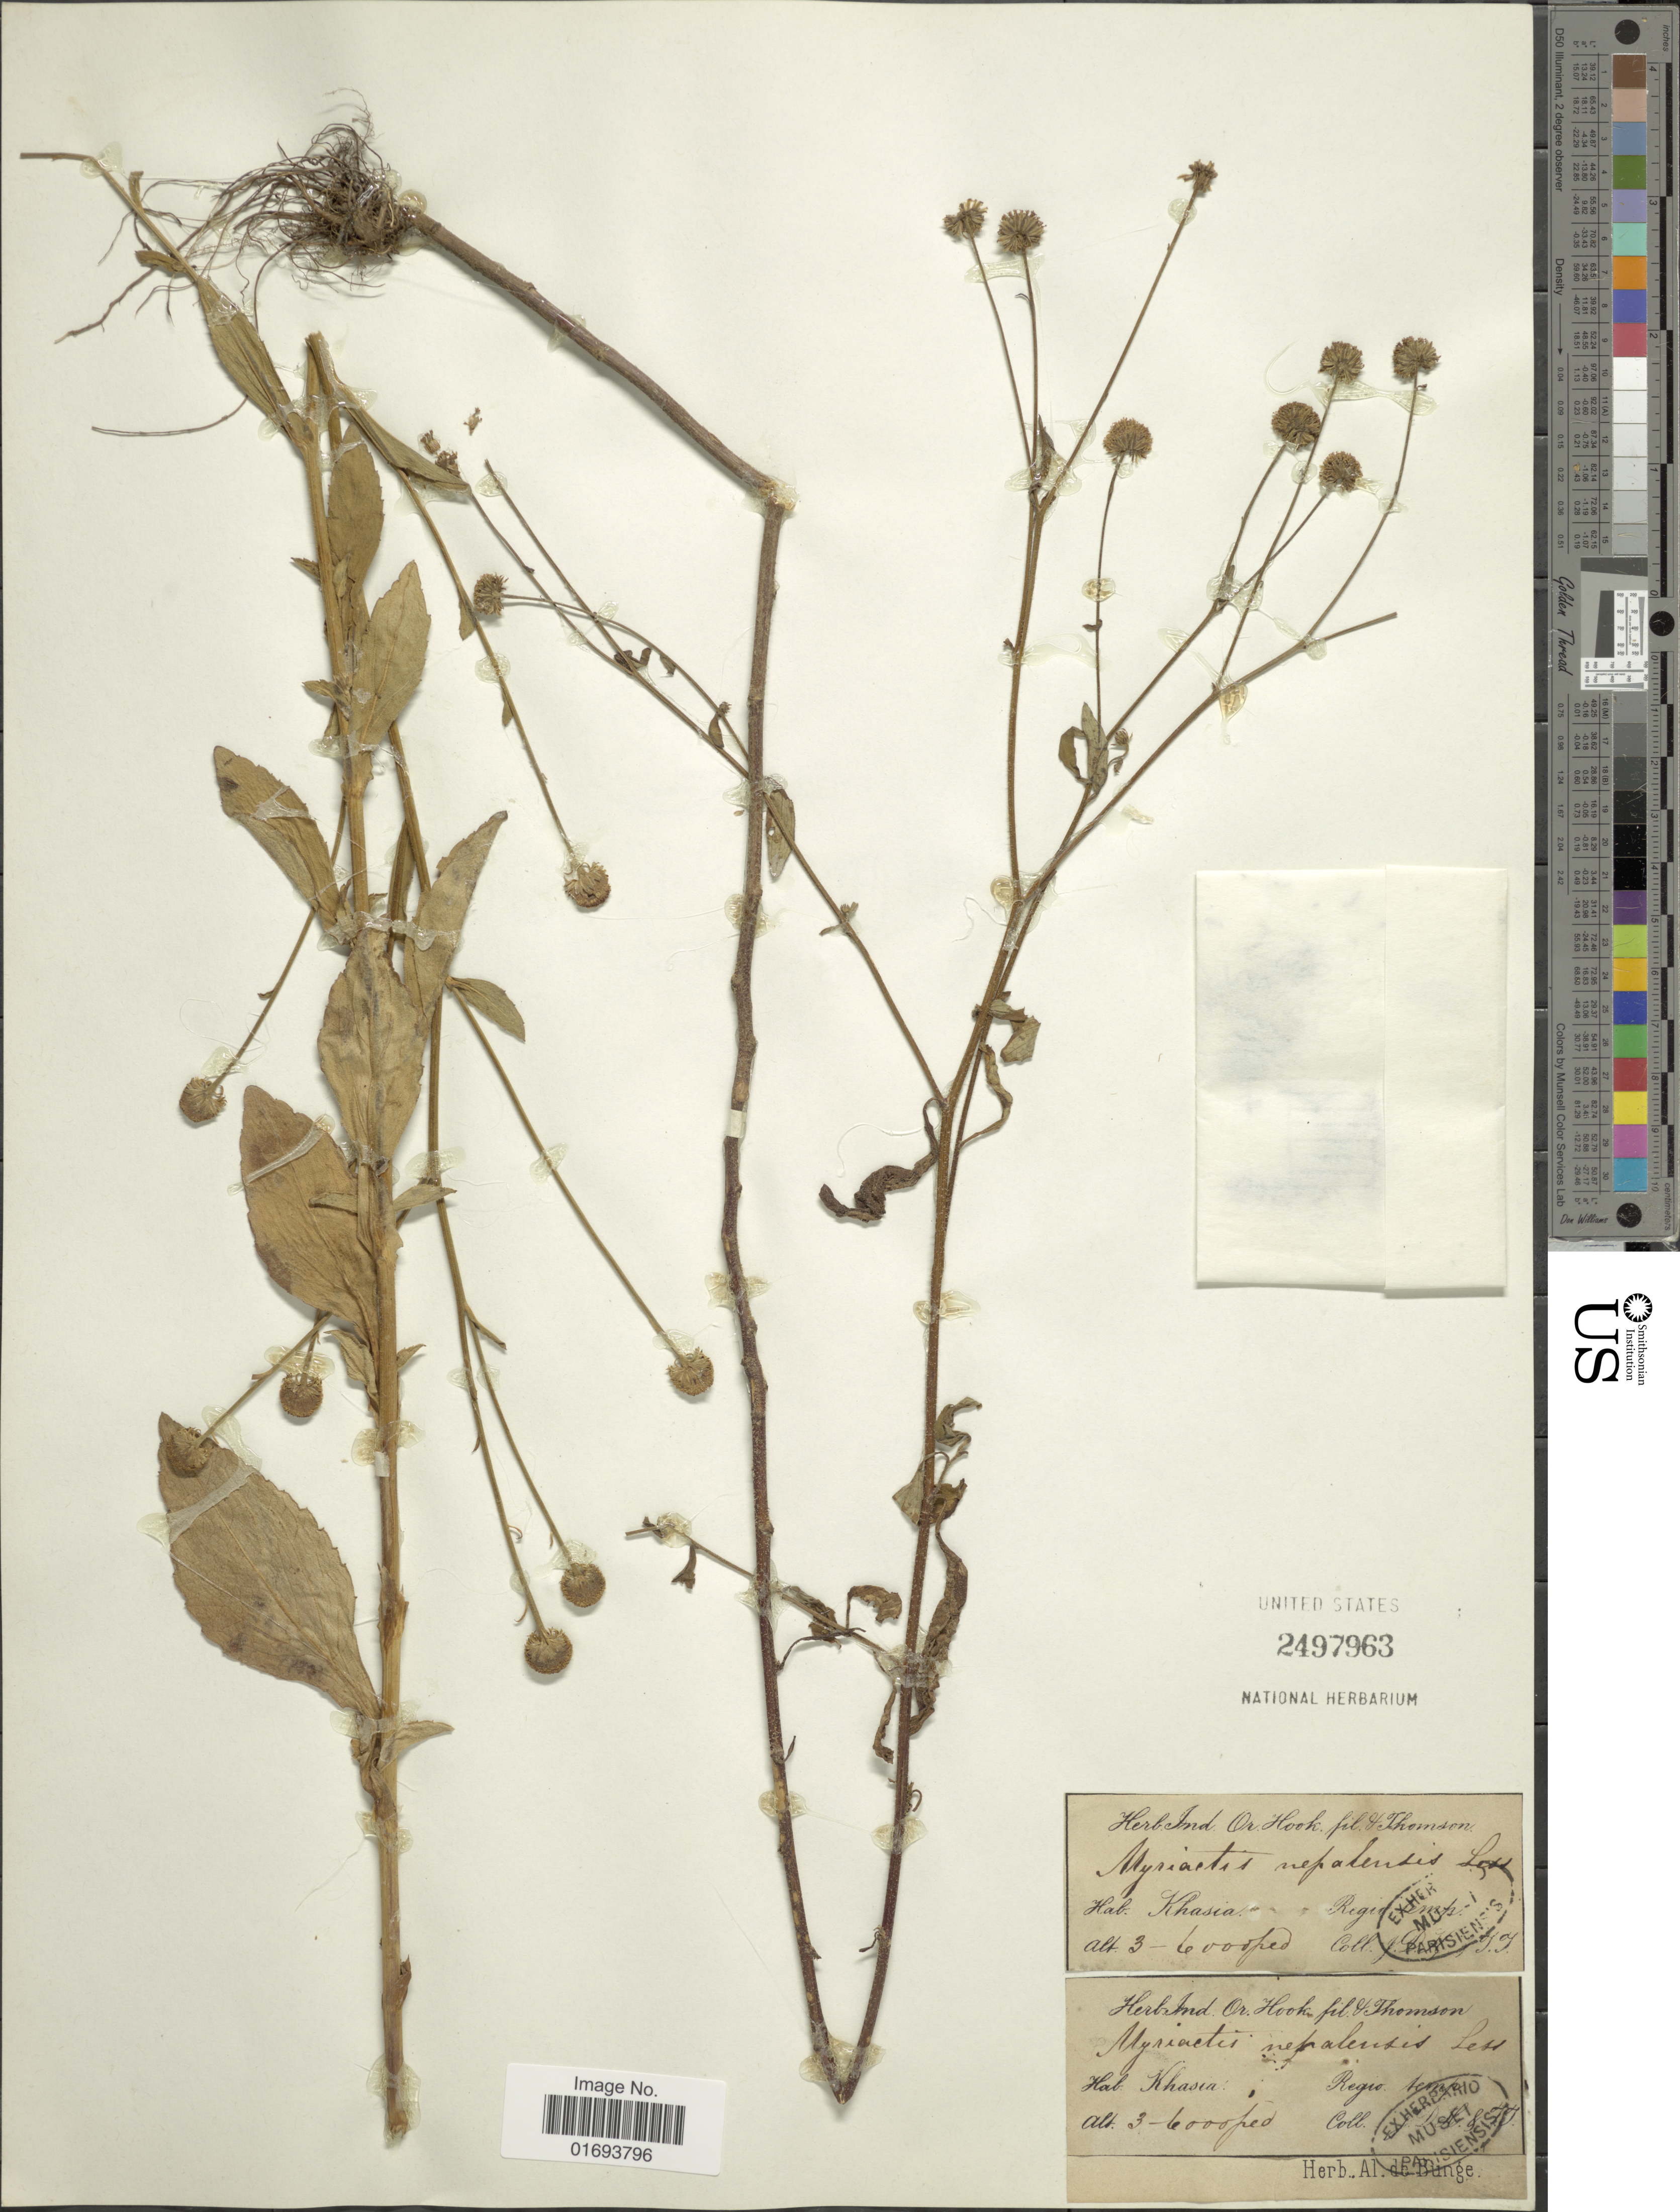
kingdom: Plantae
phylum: Tracheophyta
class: Magnoliopsida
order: Asterales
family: Asteraceae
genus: Myriactis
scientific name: Myriactis nepalensis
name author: Less.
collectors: J. D. Hooker & T. Thomson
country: India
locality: Khasia. Regio Temp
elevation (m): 914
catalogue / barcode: US 2497963